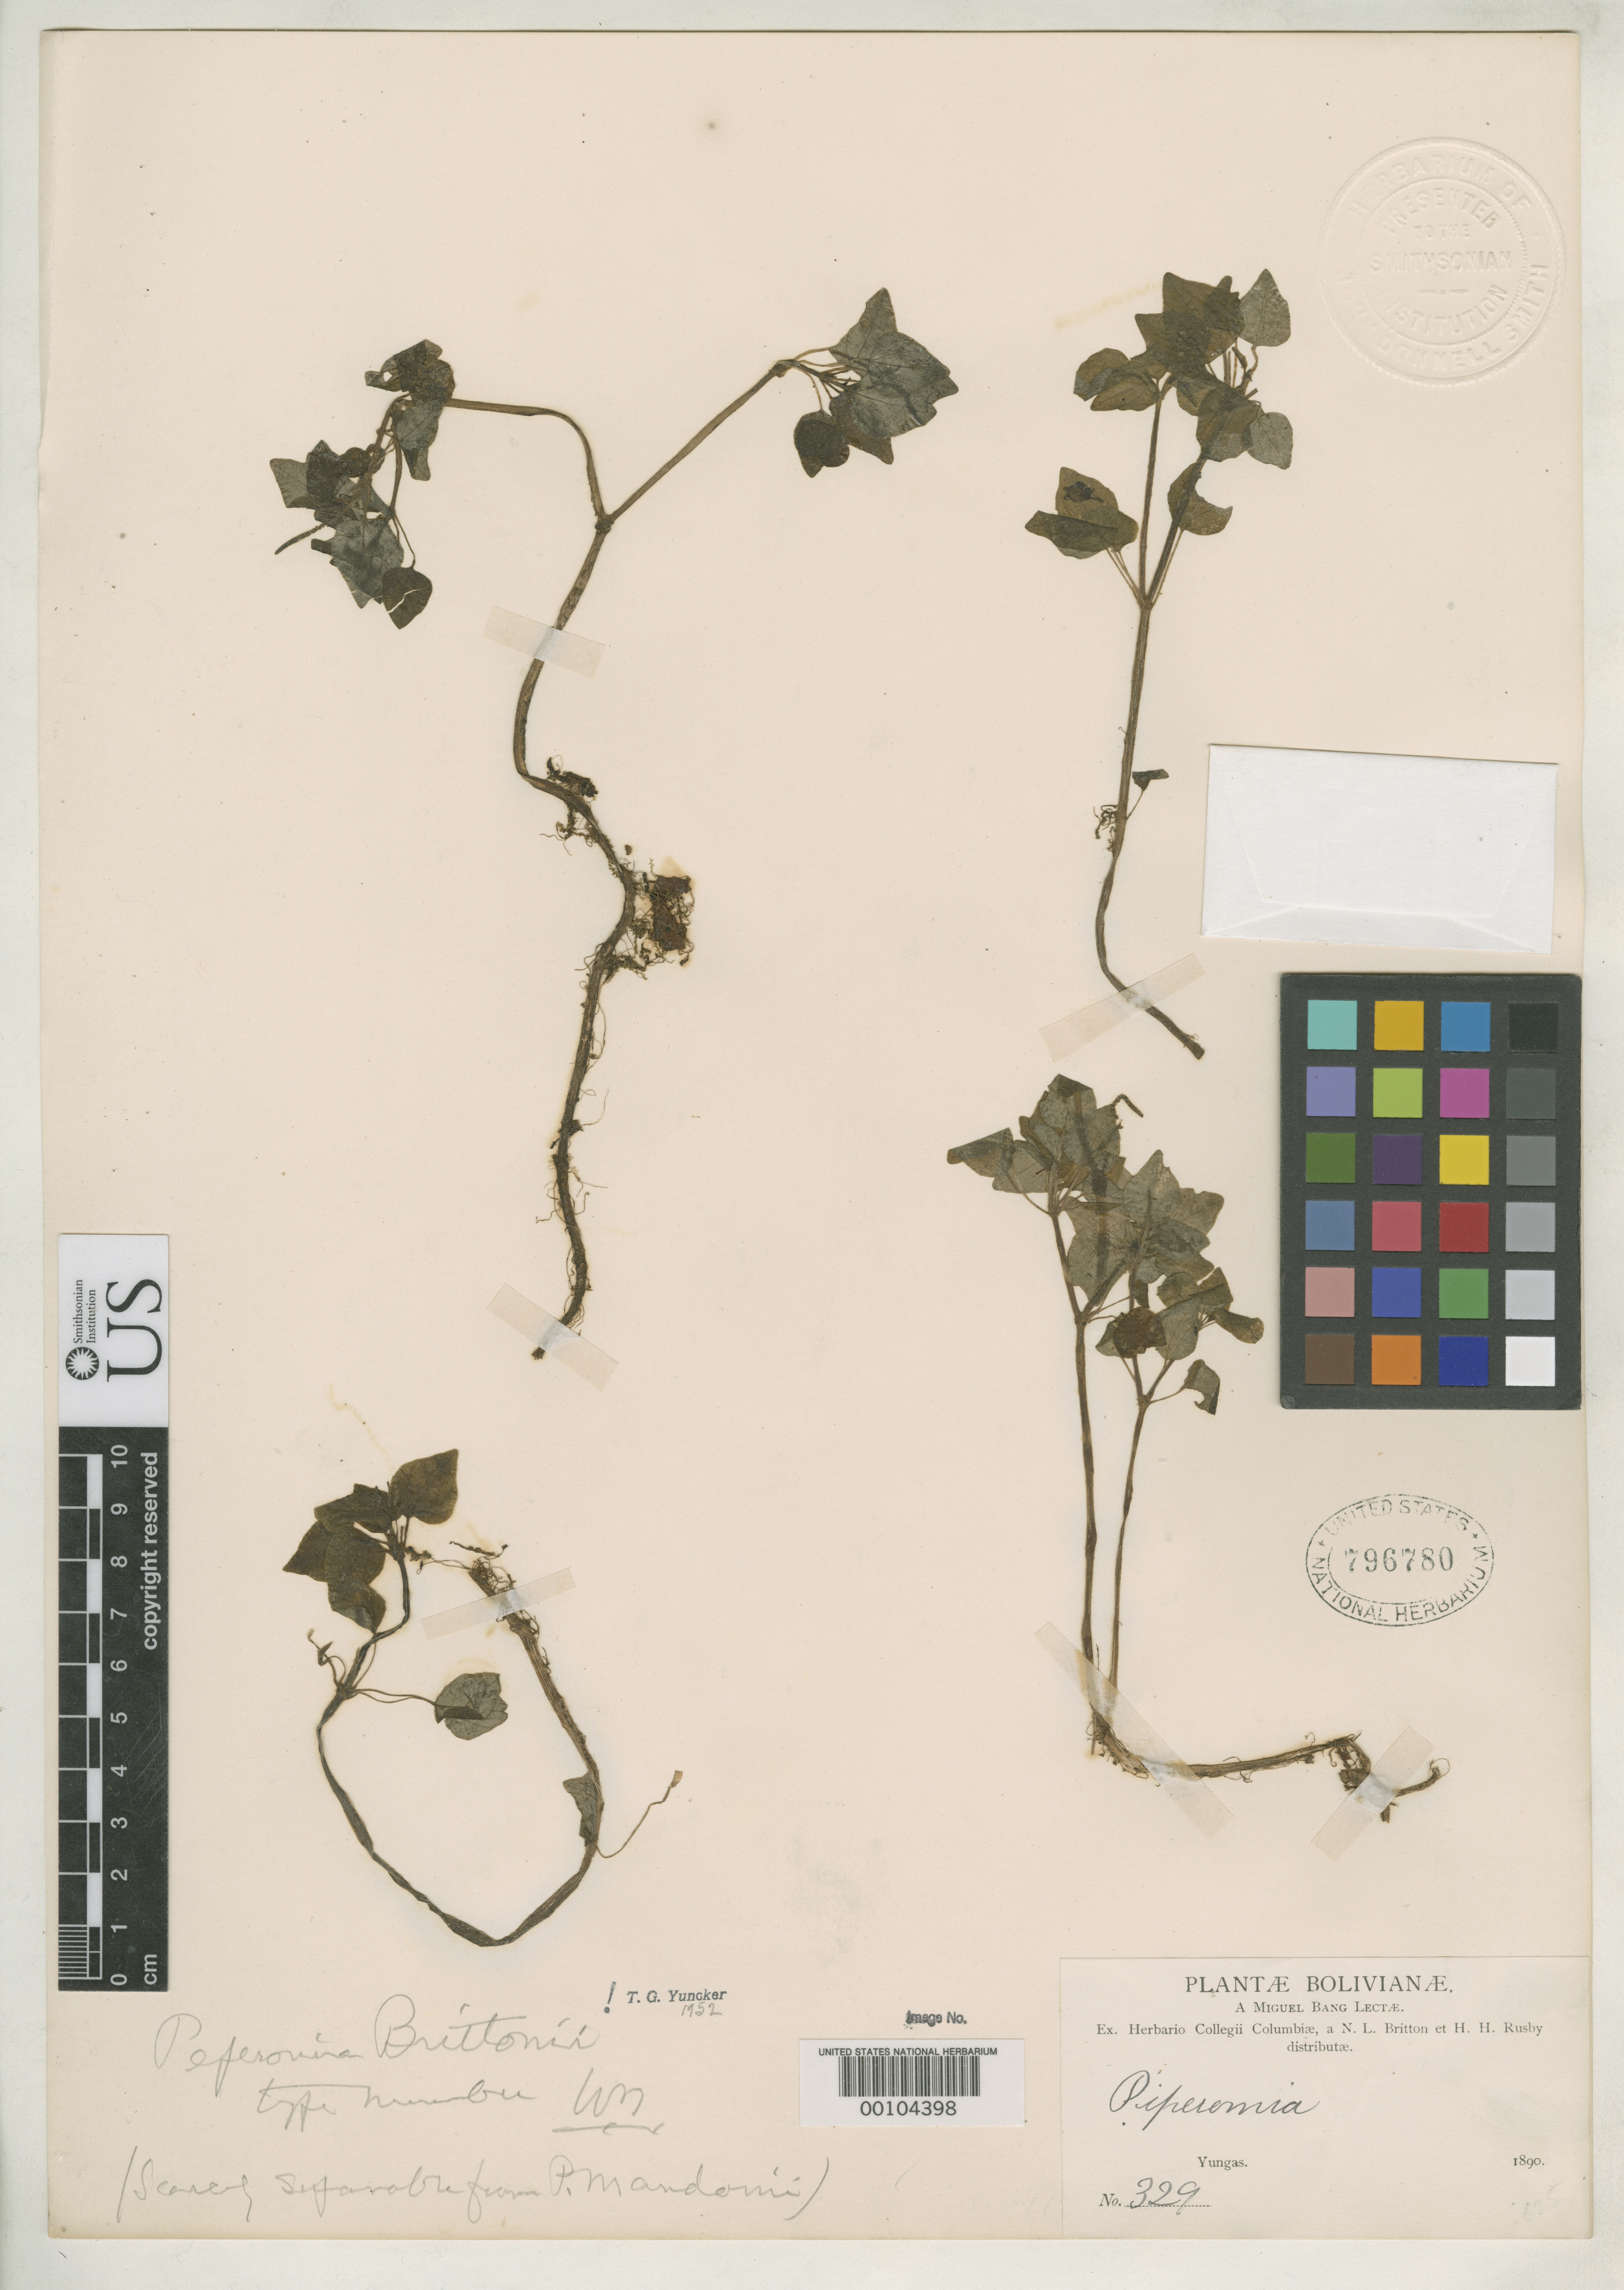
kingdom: Plantae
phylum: Tracheophyta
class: Magnoliopsida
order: Piperales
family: Piperaceae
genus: Peperomia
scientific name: Peperomia brittonii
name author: C. DC.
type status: Isotype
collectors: M. Bang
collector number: Britt. & Rusb. Exsicc. 329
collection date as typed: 1890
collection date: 1890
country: Bolivia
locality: Yungas.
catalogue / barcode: US 796780